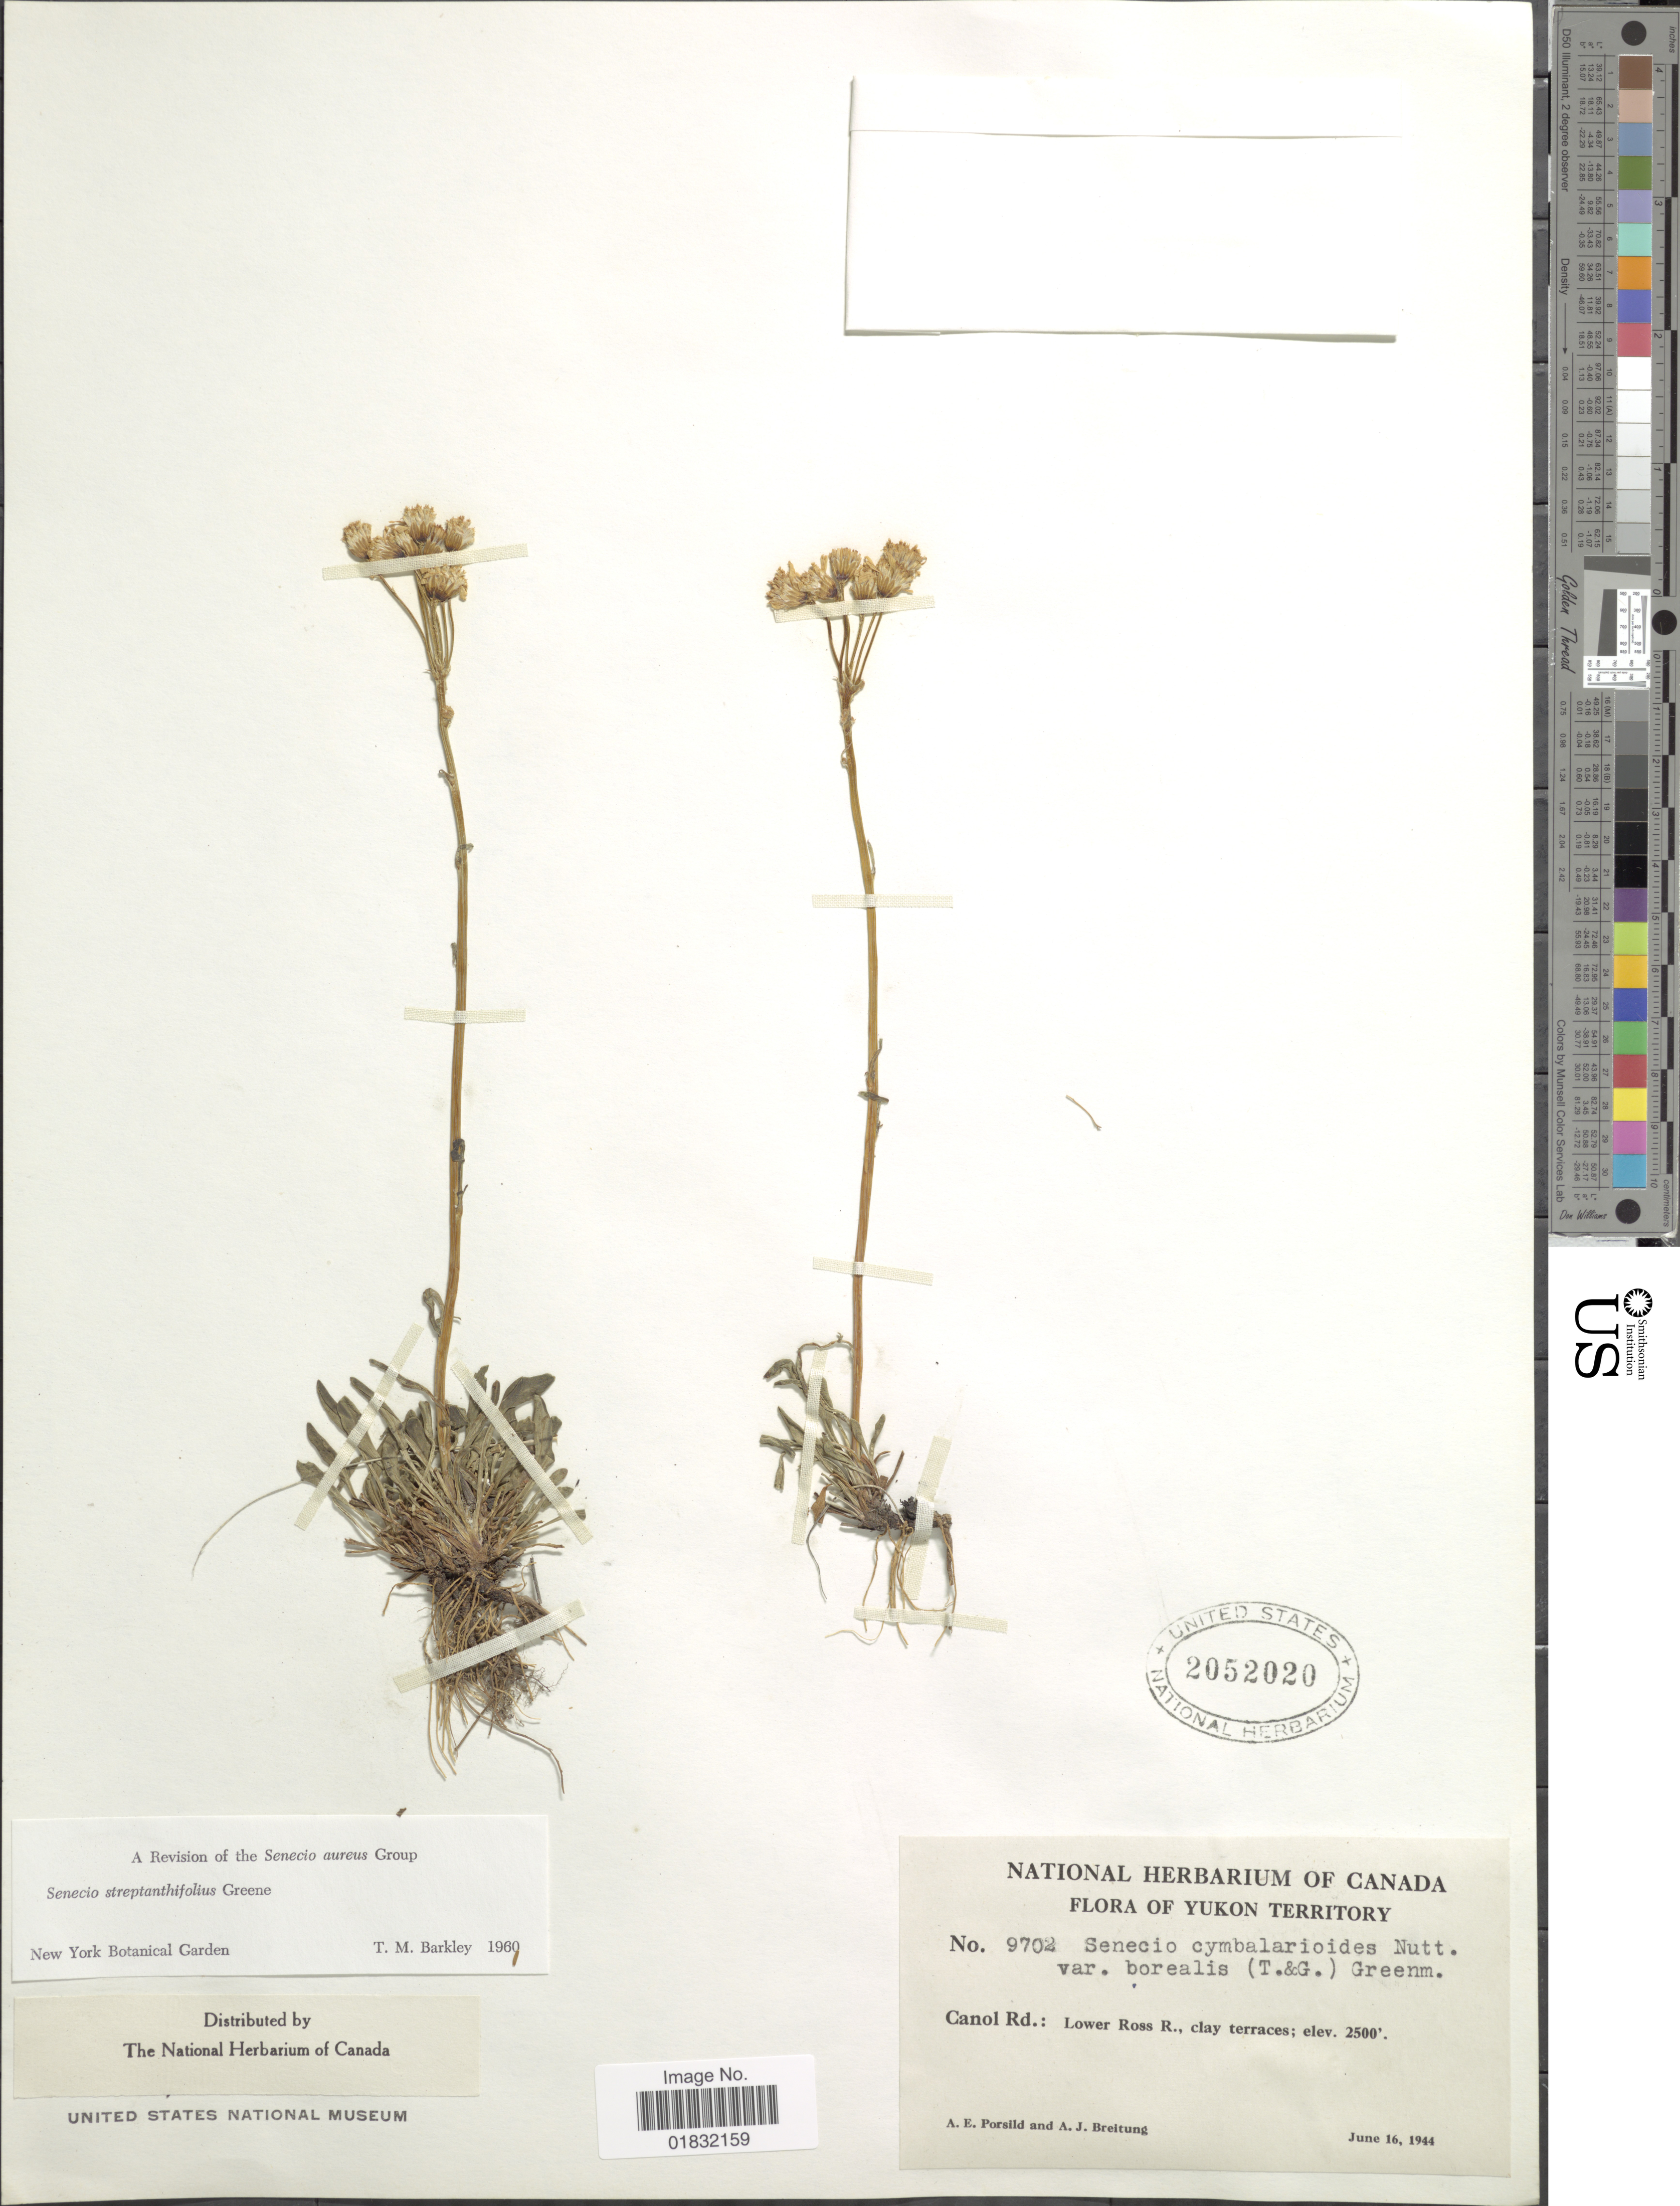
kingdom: Plantae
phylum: Tracheophyta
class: Magnoliopsida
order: Asterales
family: Asteraceae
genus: Packera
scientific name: Packera streptanthifolia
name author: (Greene) W.A. Weber & Á. Löve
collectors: A. E. Porsild & A. Breitung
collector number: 9702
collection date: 1944-06-16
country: Canada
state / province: Yukon Territory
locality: Canol Rd: Lower Ross R., clay terraces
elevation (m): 762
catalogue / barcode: US 2052020